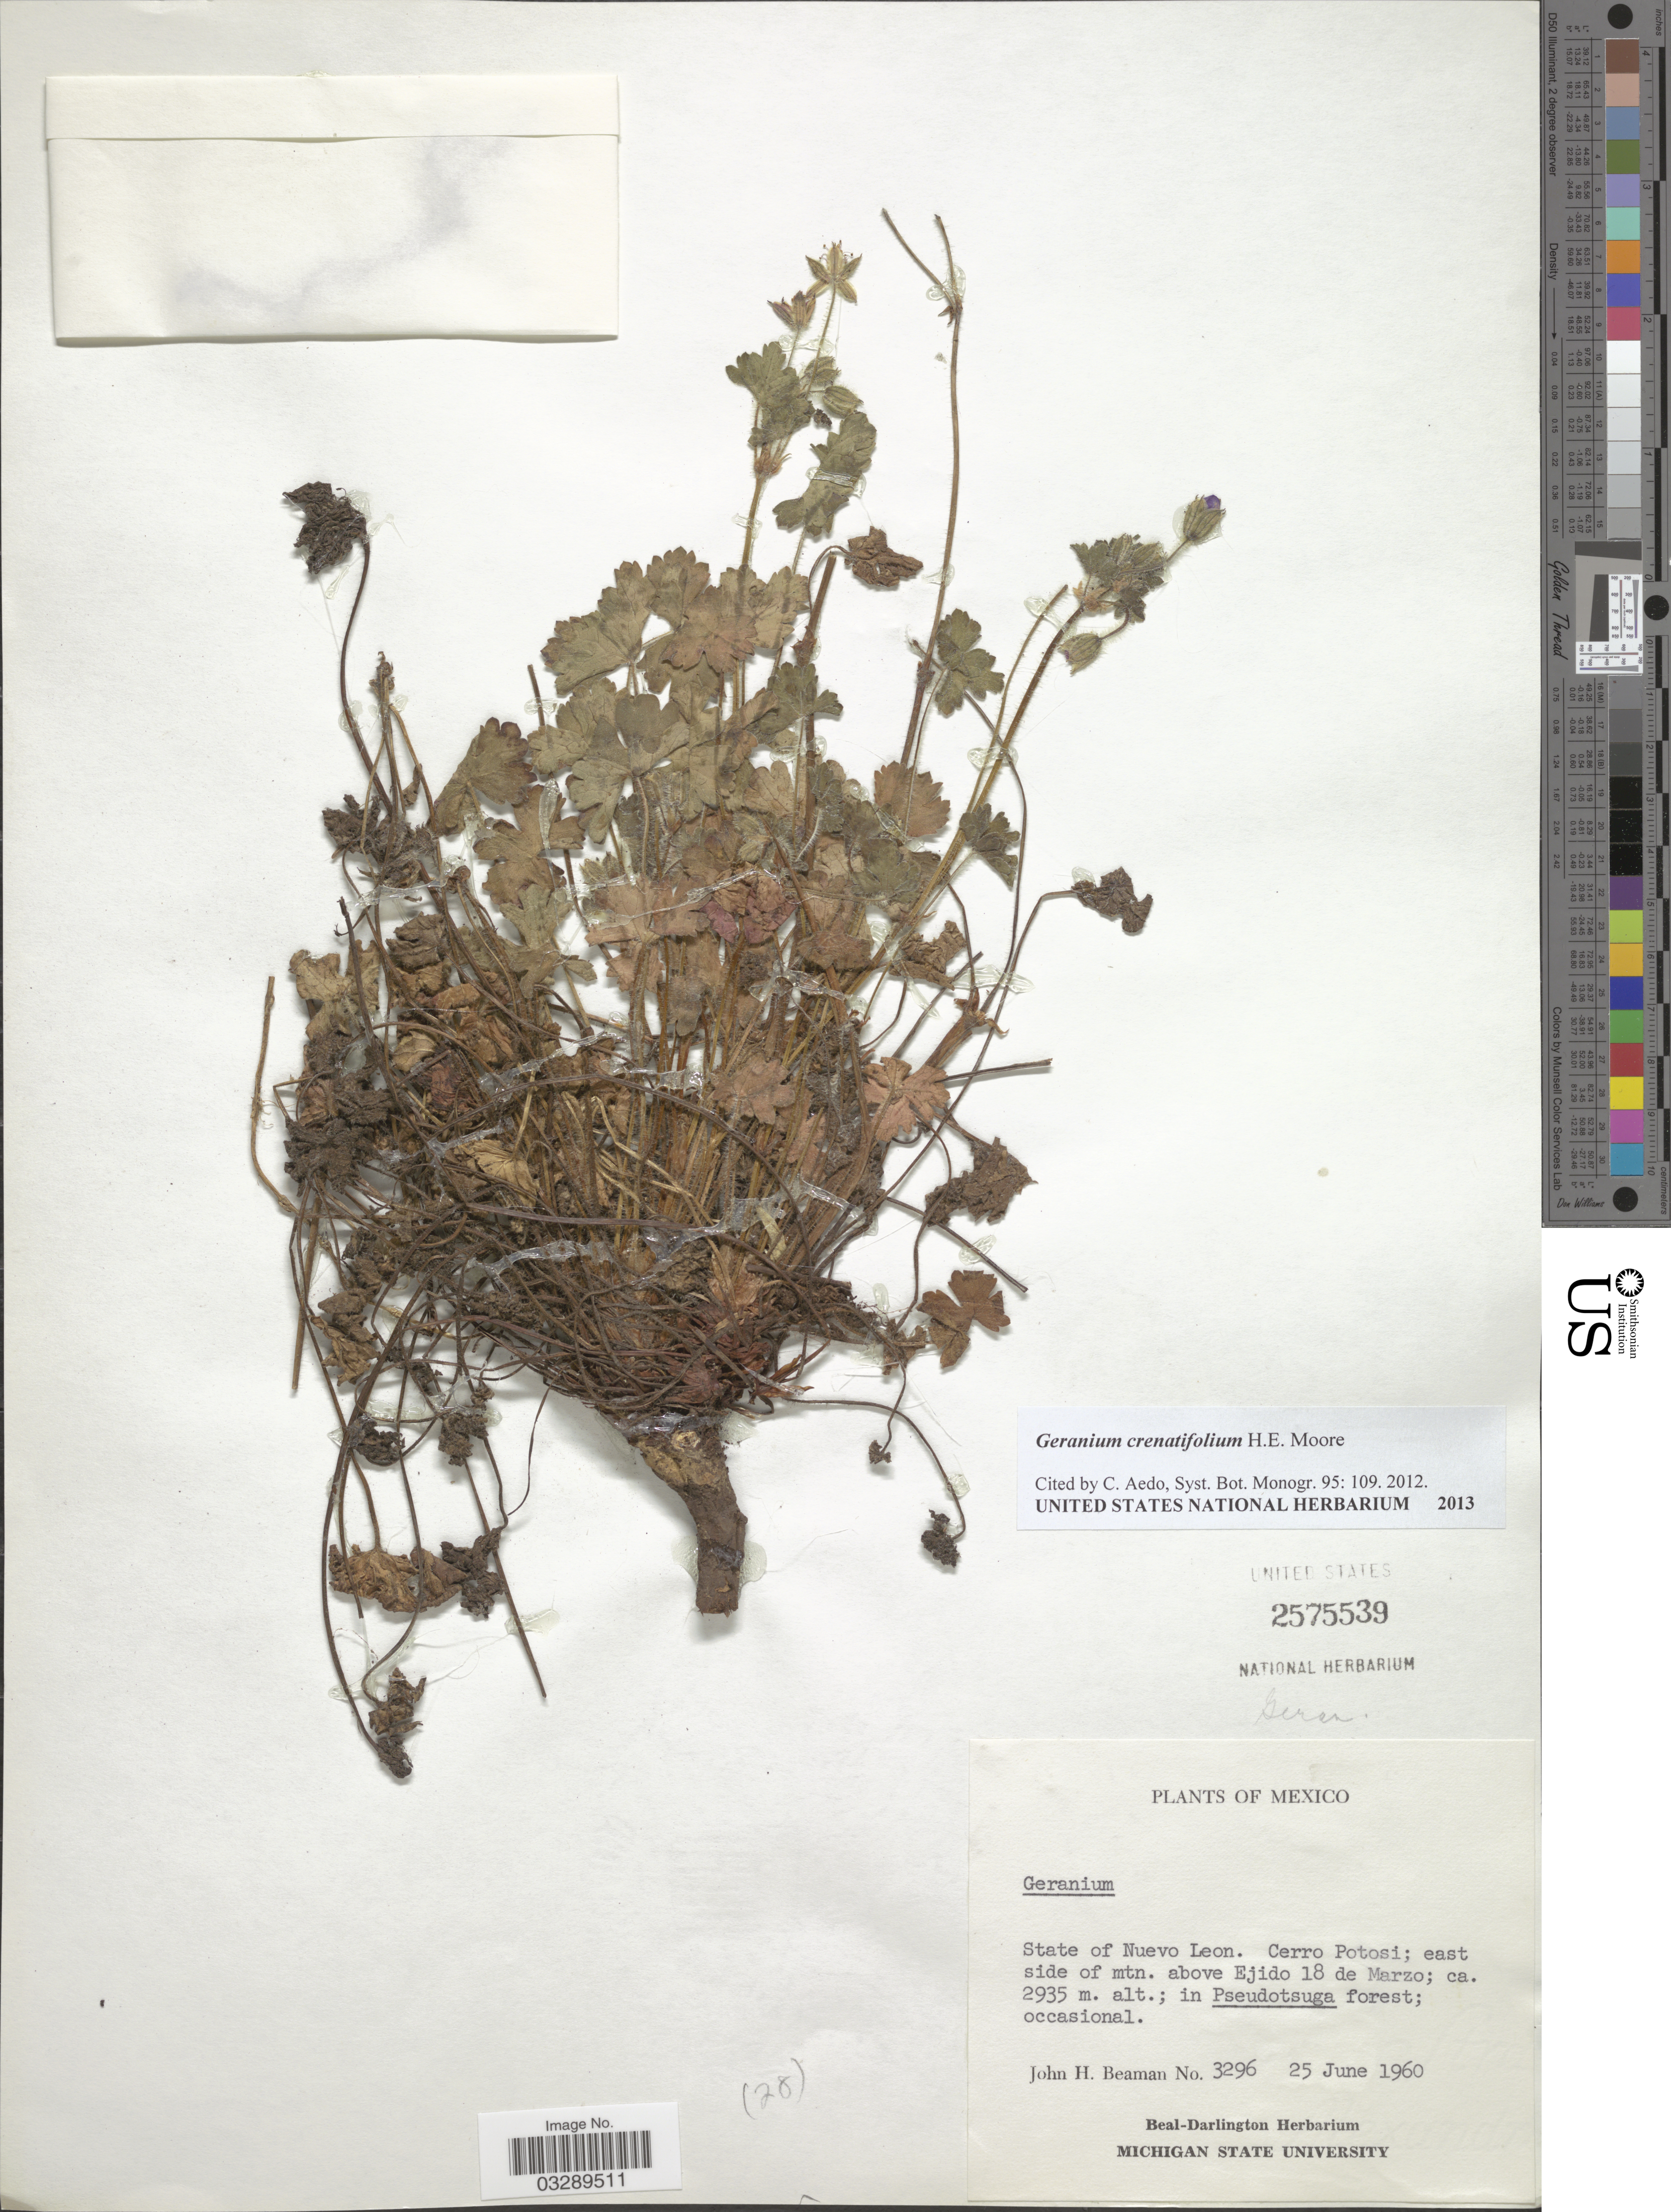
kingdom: Plantae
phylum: Tracheophyta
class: Magnoliopsida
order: Geraniales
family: Geraniaceae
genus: Geranium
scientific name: Geranium crenatum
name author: S. Watson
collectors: J. H. Beaman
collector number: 3296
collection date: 1960-06-25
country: Mexico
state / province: Nuevo León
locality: State of Nuevo Leon. Cerro Potosi: east side of mtn. above Ejido 18 de Marzo.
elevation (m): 2935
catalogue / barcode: US 2575539